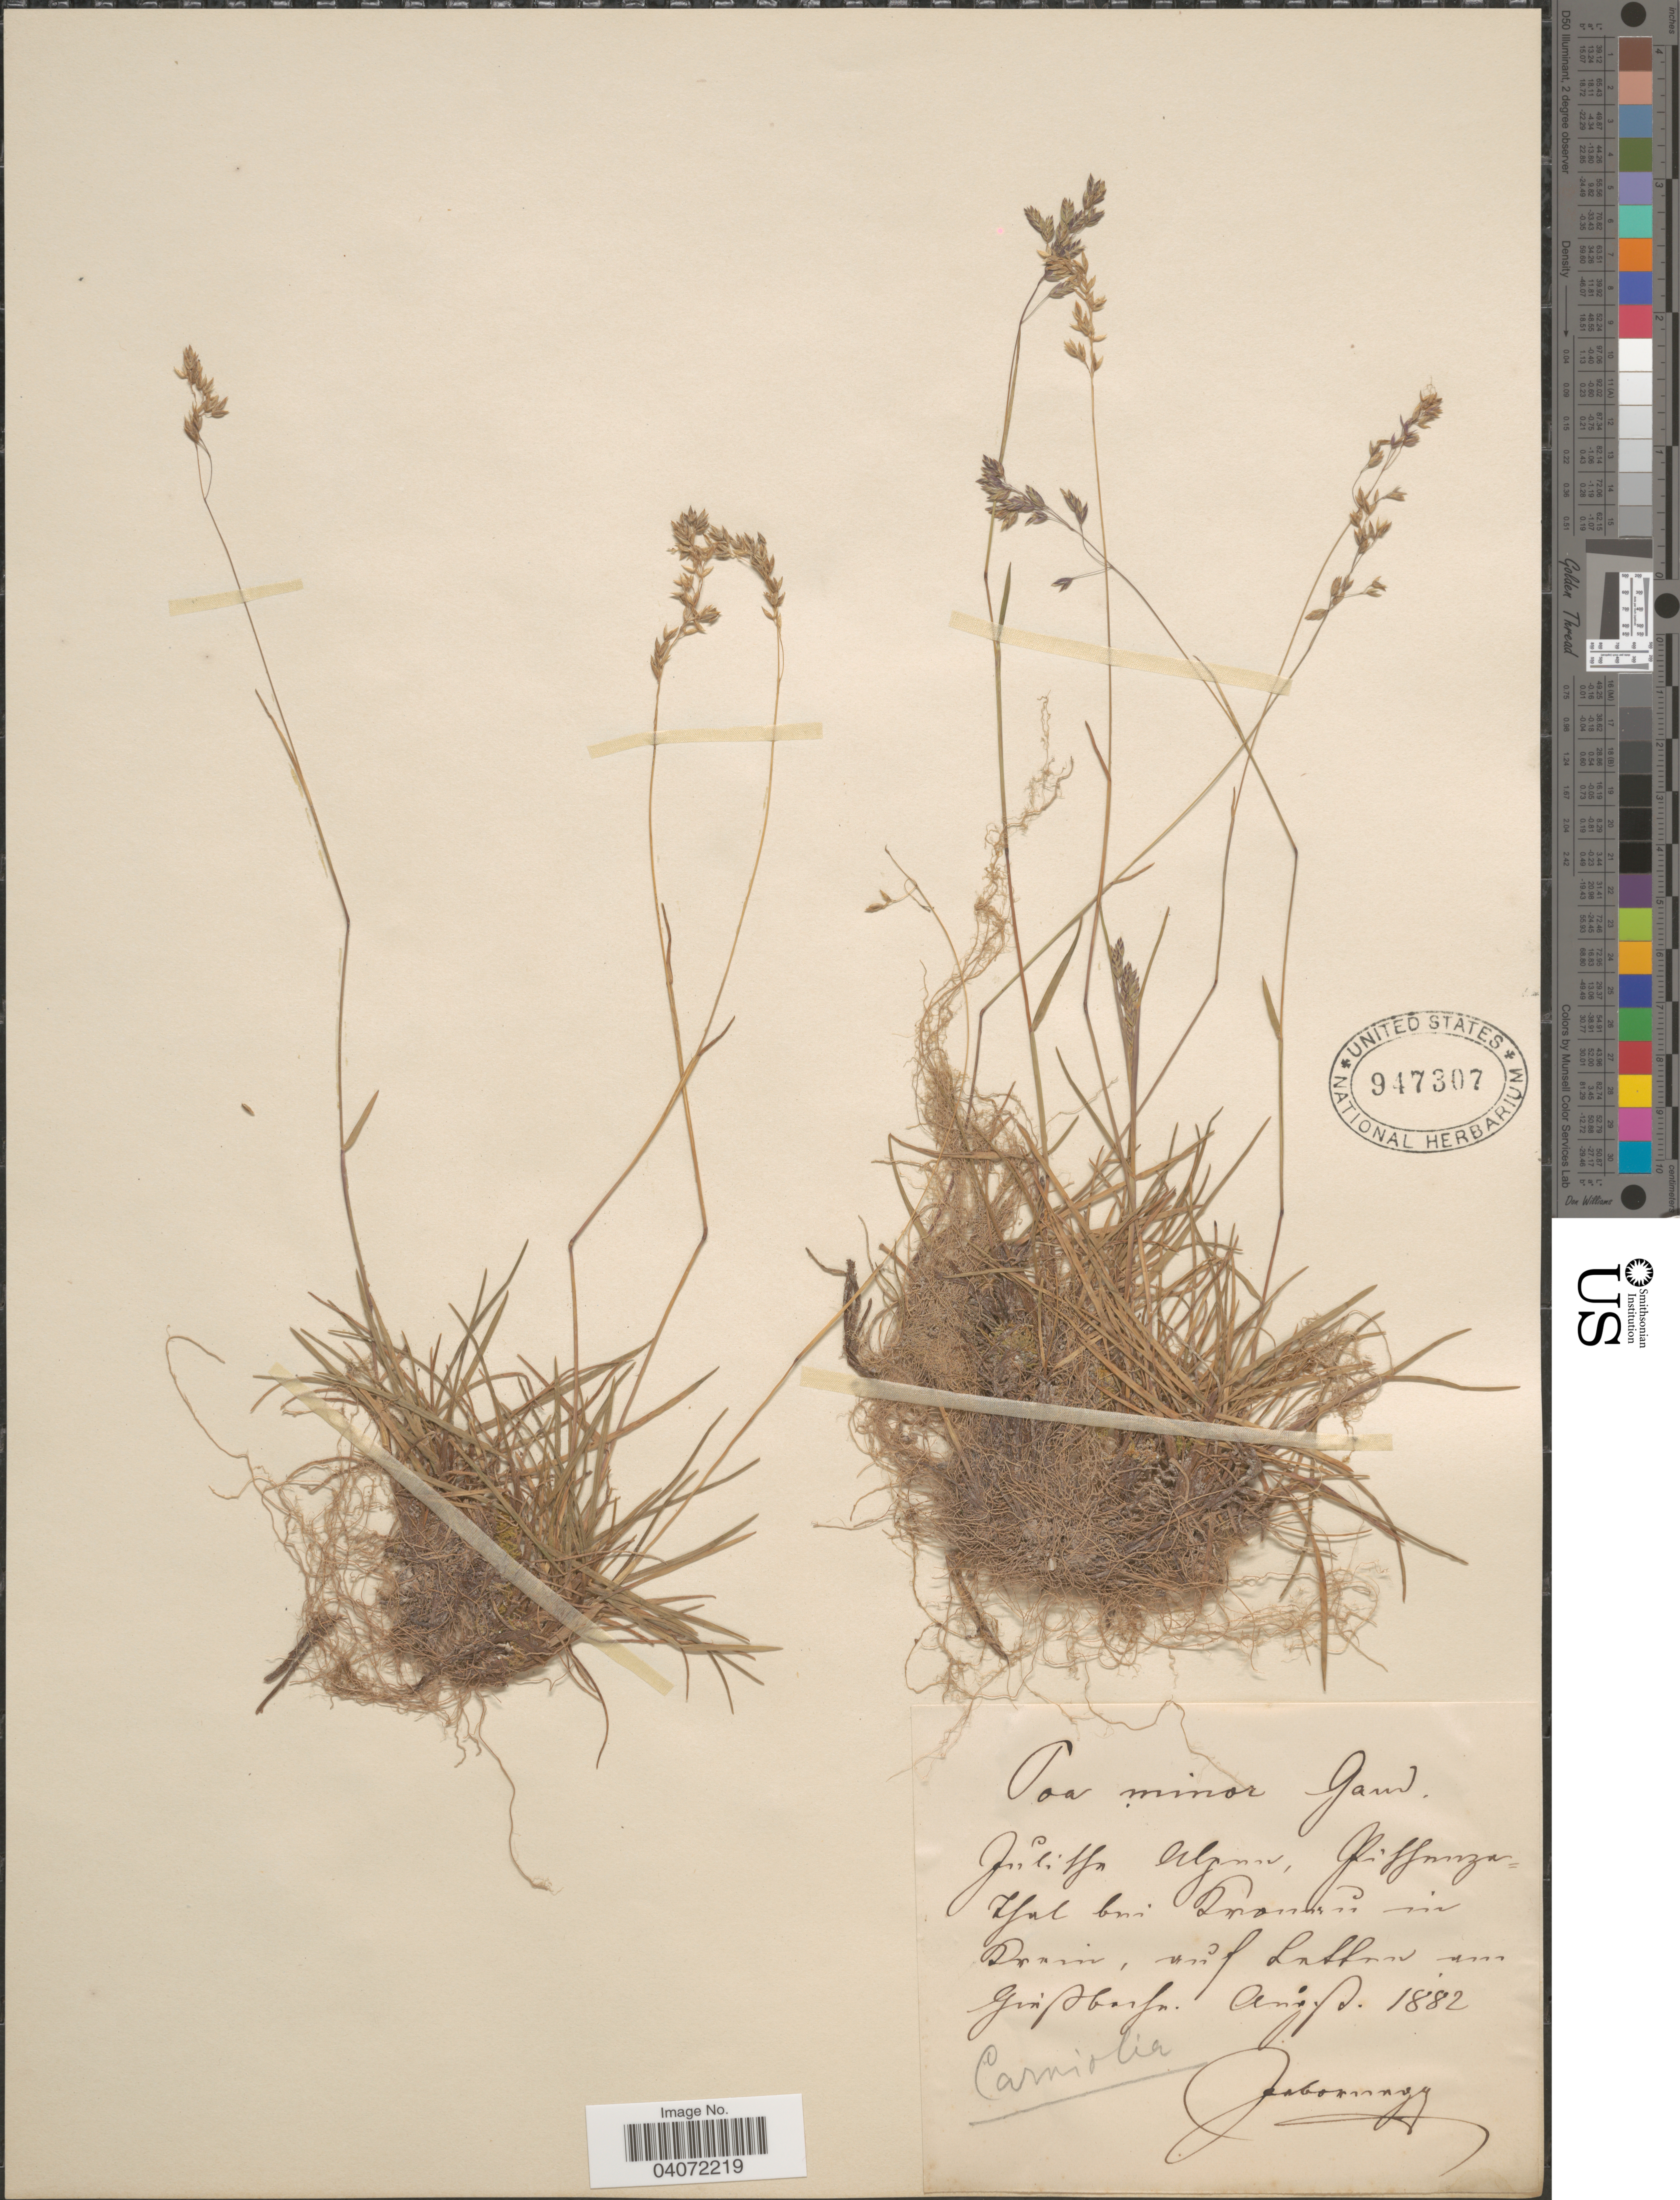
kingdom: Plantae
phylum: Tracheophyta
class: Liliopsida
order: Poales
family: Poaceae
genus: Poa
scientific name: Poa minor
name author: Gaudin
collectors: Jabornegg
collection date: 1882-06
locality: Juliffn Aljnn, Jiffunzu Zfal bei Znanbi in Drain, auf Latfan um Ginsbarfn. [interpreted] Carniola.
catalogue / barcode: US 947307